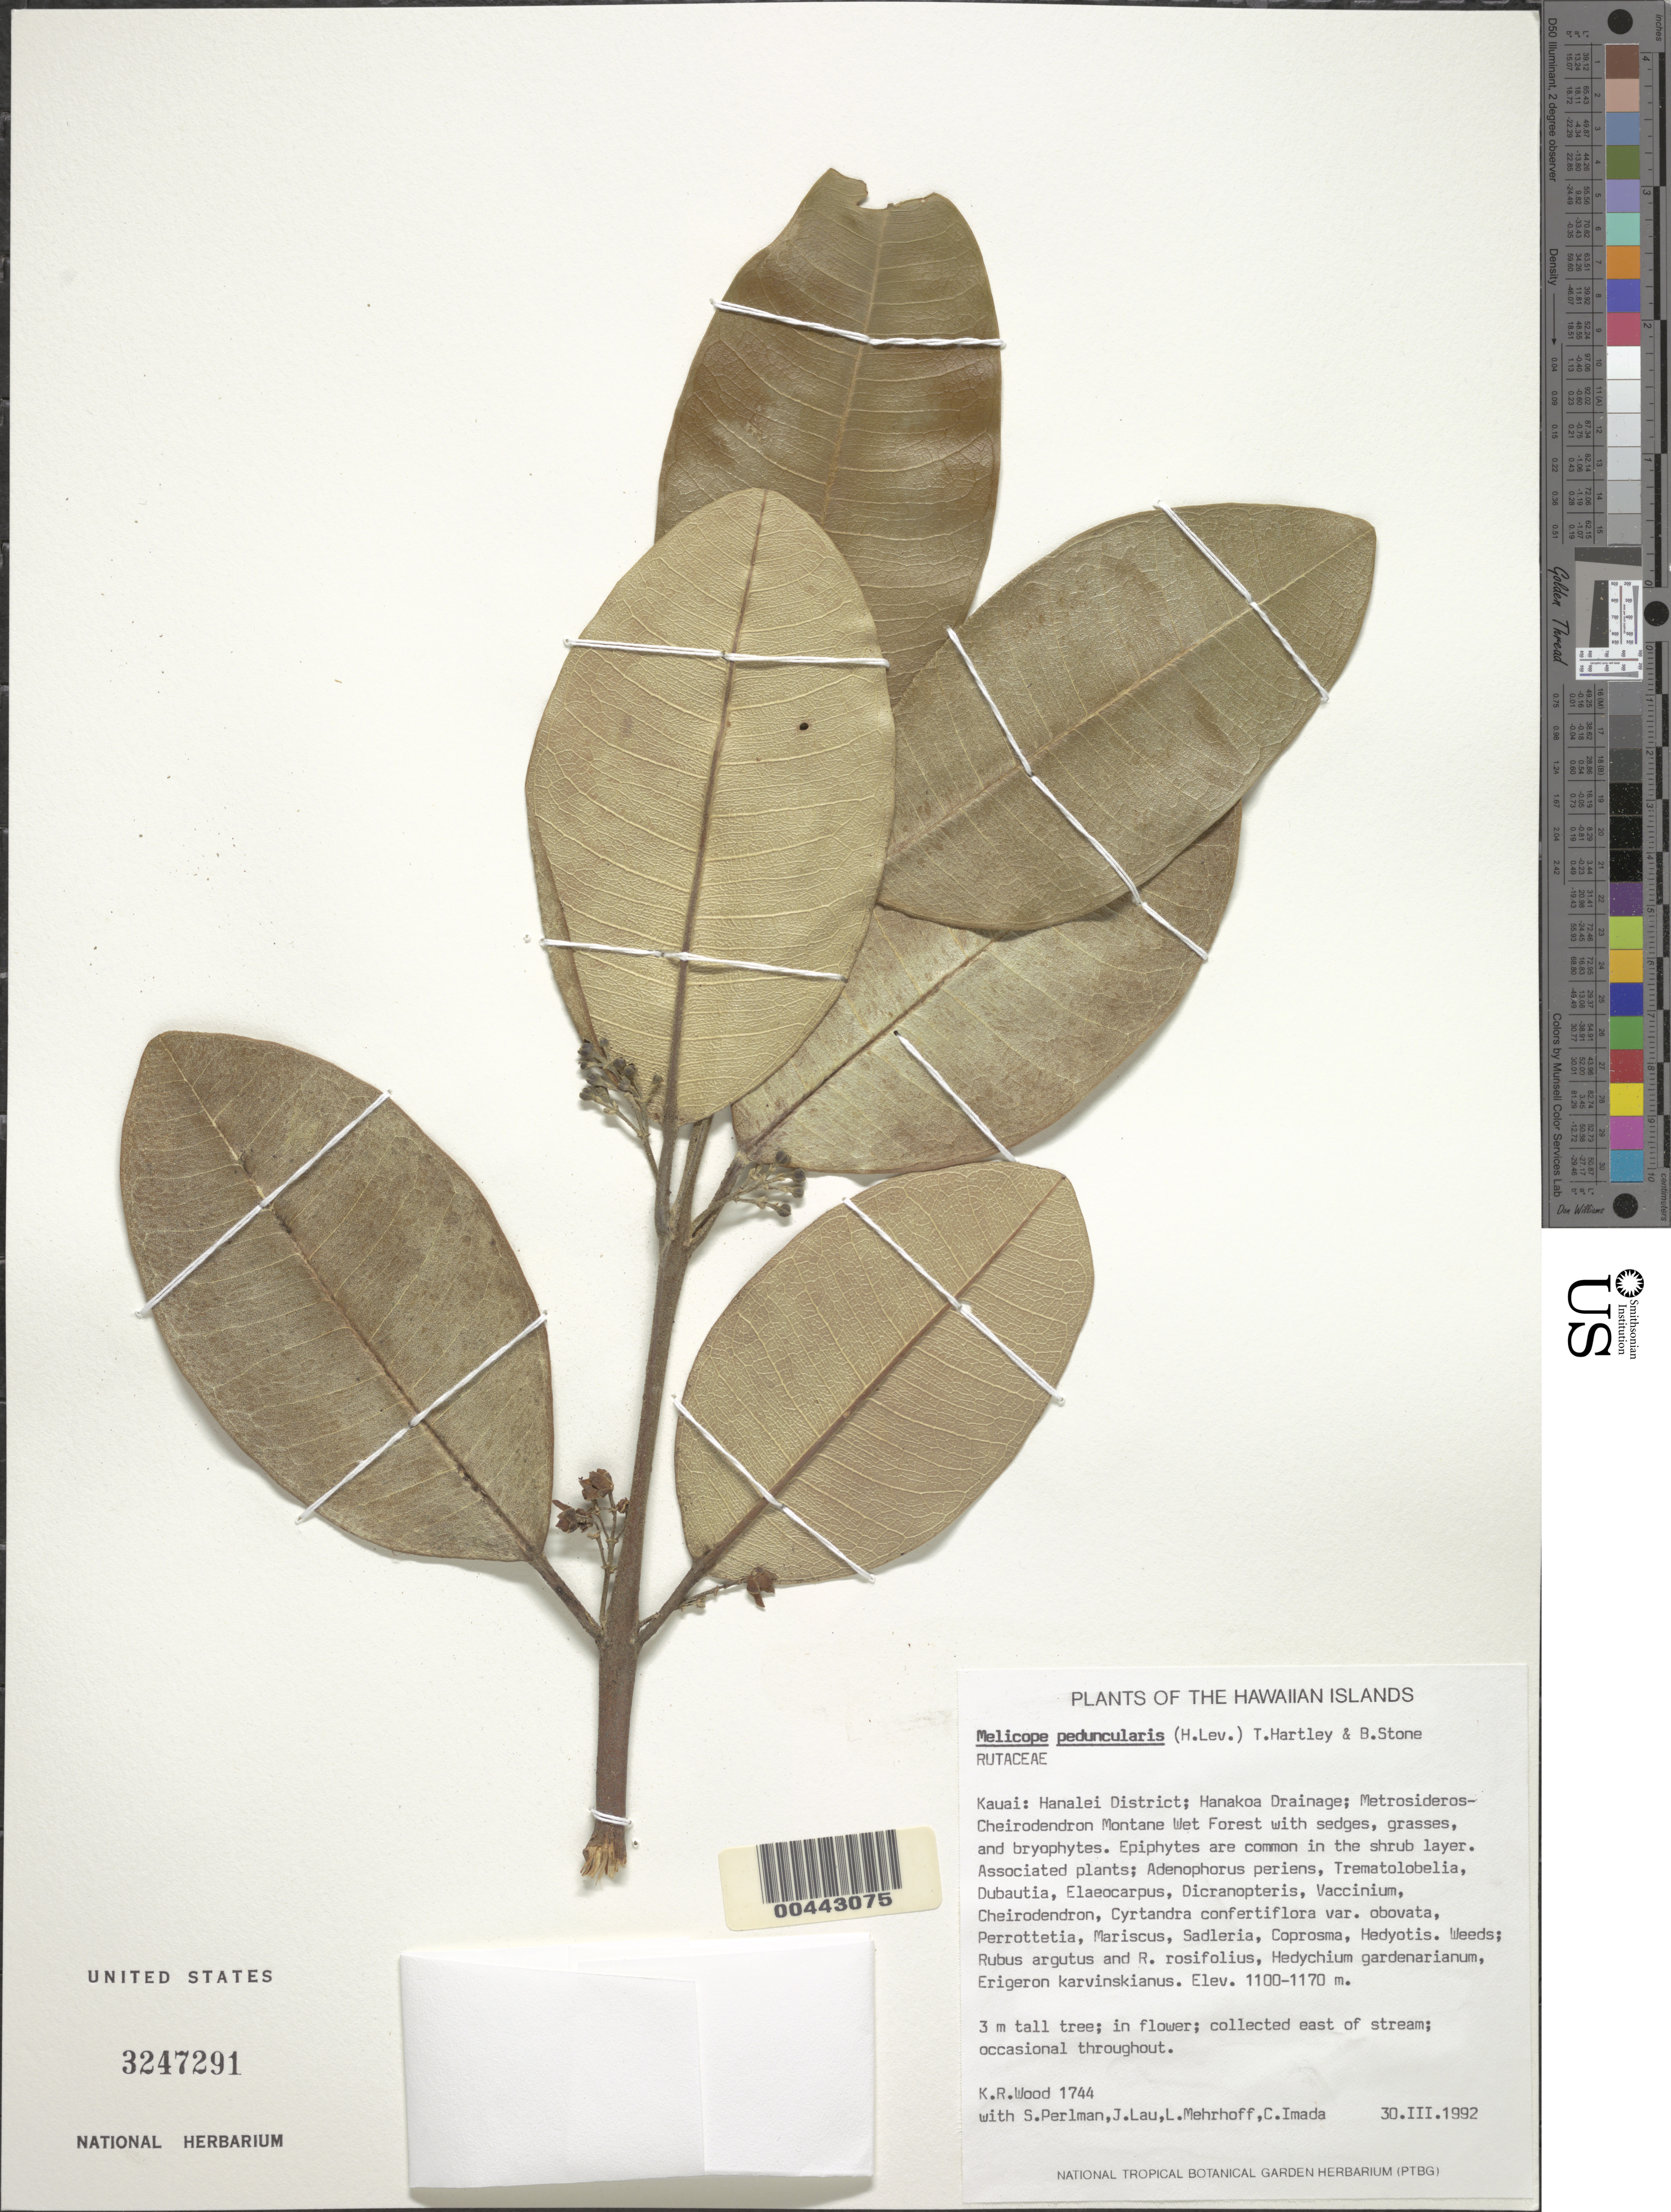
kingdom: Plantae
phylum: Tracheophyta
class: Magnoliopsida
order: Sapindales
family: Rutaceae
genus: Melicope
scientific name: Melicope peduncularis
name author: (H. Lév.) T.G. Hartley & B.C. Stone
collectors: K. R. Wood, S. P. Perlman, J. Lau, L. Mehrhoff & C. Imada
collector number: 1744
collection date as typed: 30 Mar 1992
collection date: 1992-03-30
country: United States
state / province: Hawaii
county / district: Kauai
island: Kaua'i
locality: Hanalei District; Hanakoa Drainage; east of stream.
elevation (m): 1100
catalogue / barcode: US 3247291